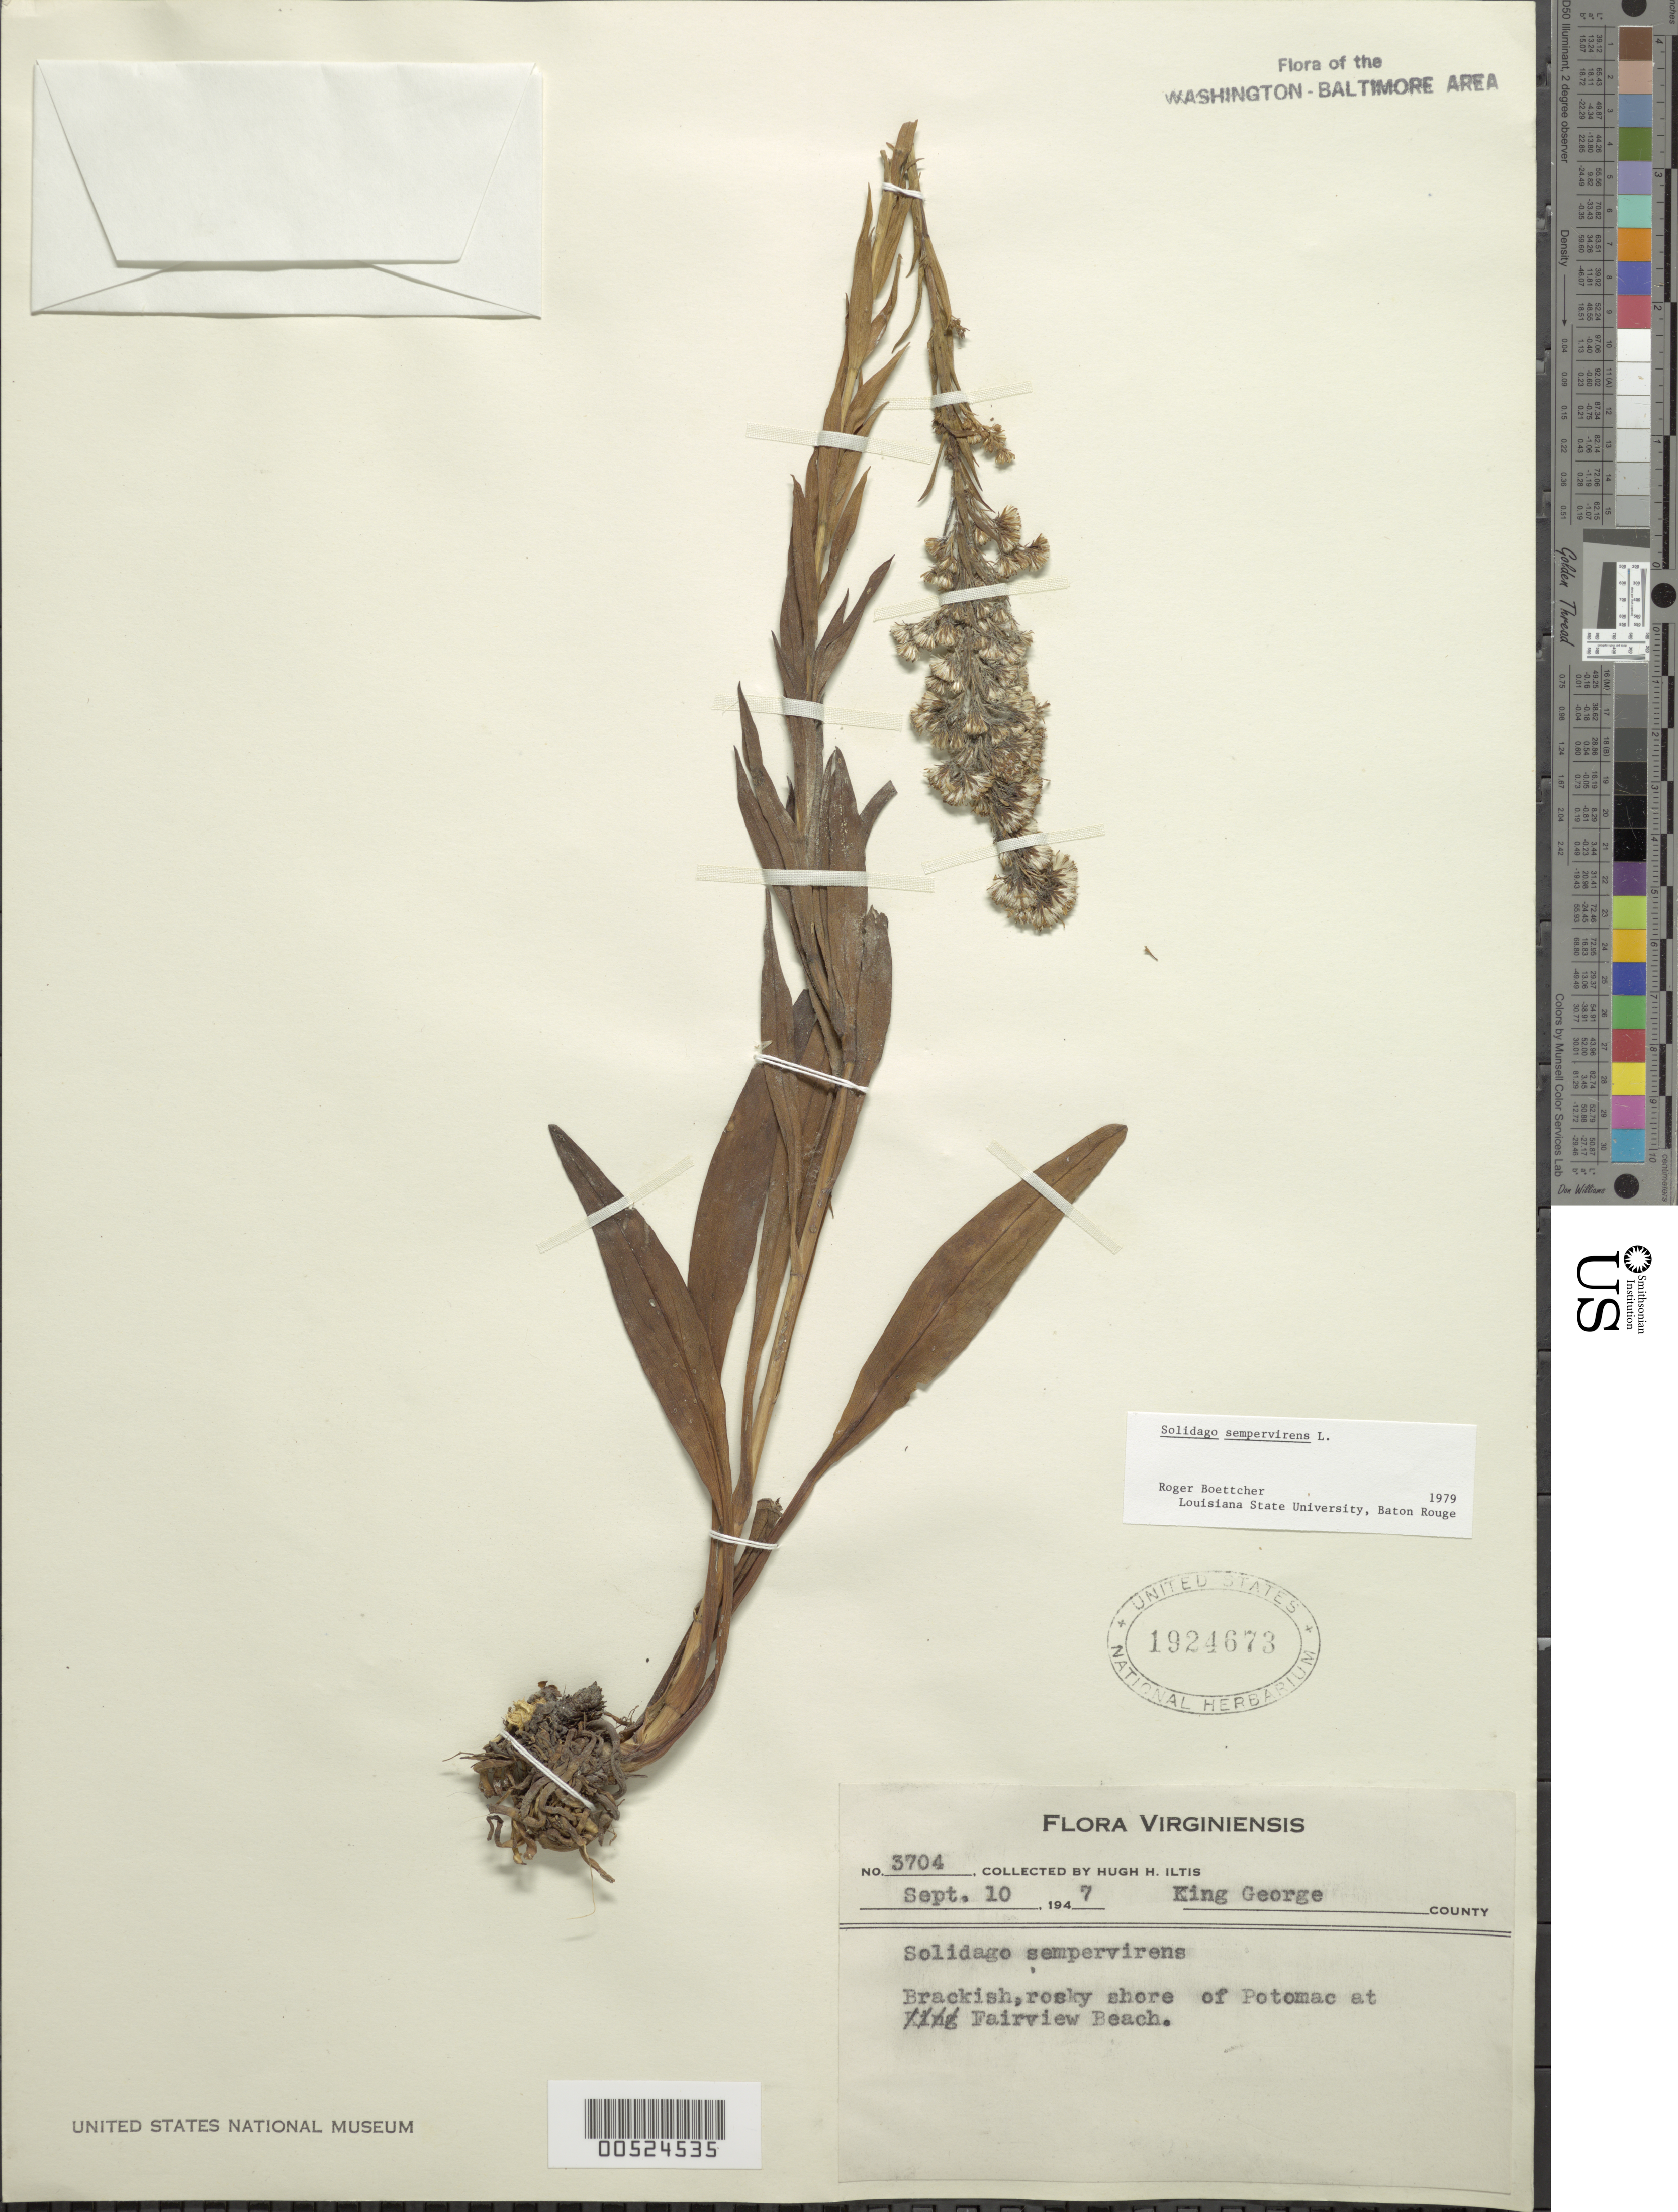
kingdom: Plantae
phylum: Tracheophyta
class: Magnoliopsida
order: Asterales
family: Asteraceae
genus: Solidago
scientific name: Solidago sempervirens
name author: L.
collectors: H. H. Iltis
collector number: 3704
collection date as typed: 10 Sep 1947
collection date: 1947-09-10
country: United States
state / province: Virginia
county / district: King George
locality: Fairview Beach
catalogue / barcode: US 1924673